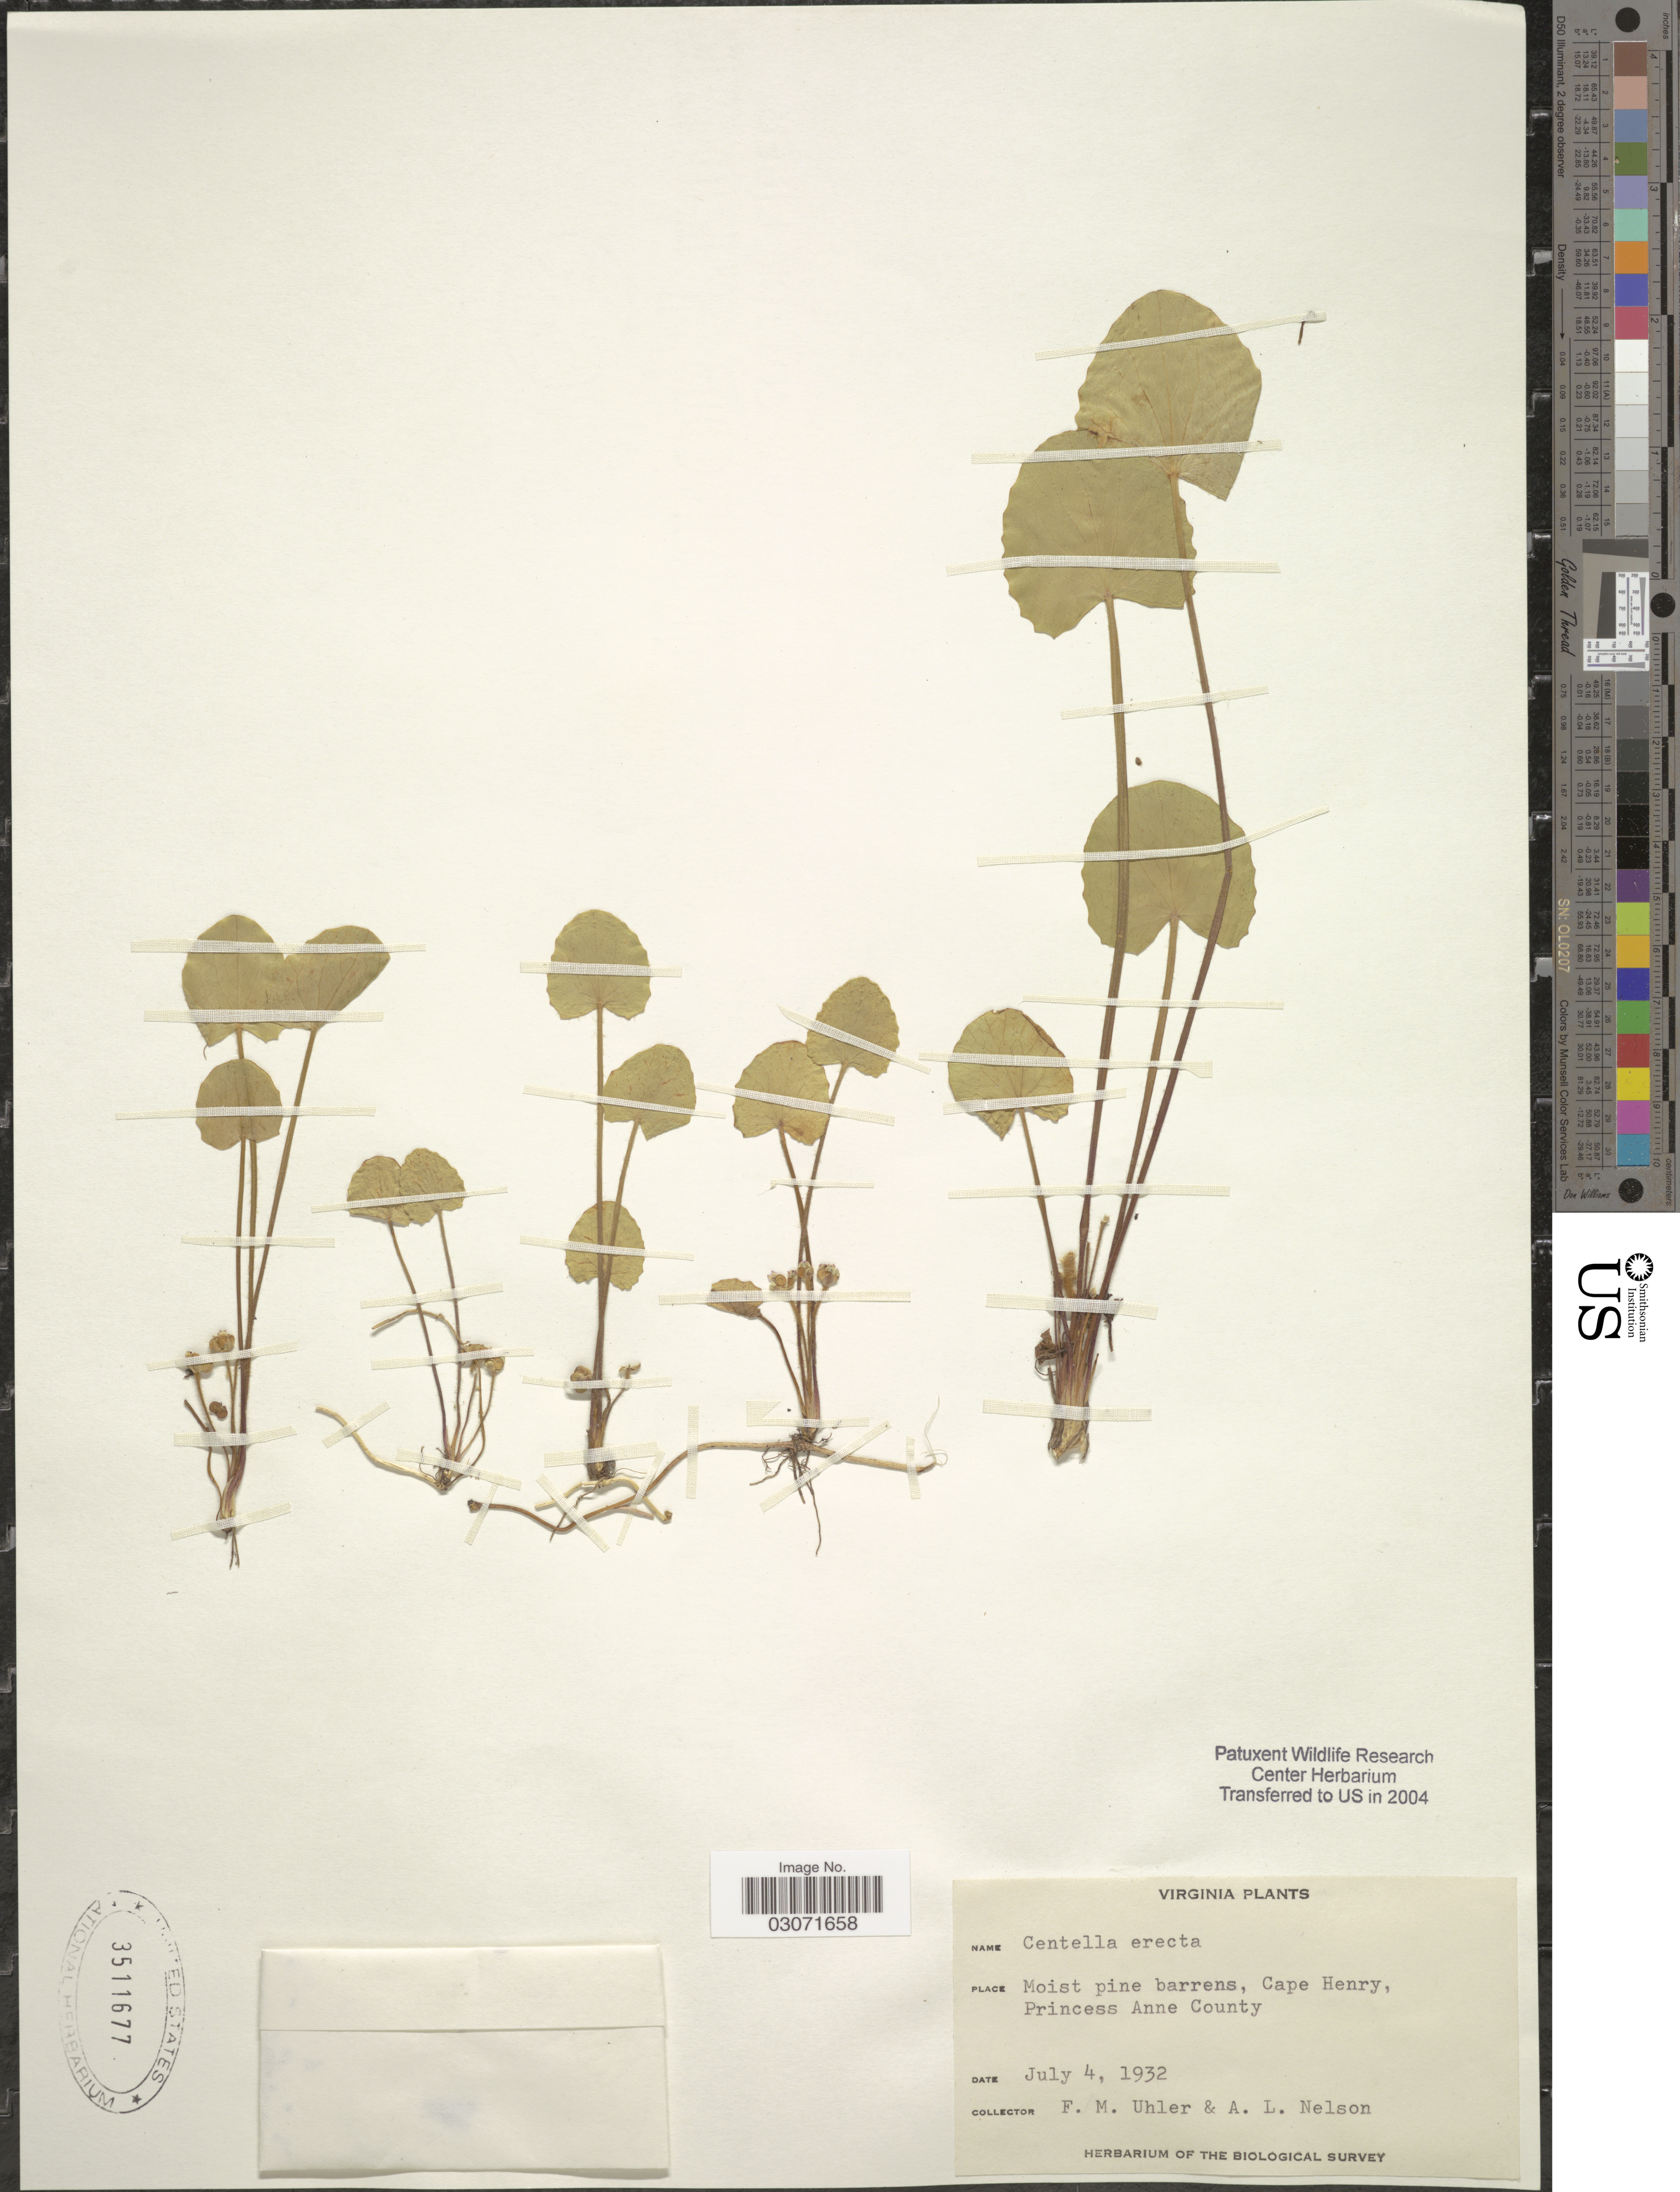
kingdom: Plantae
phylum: Tracheophyta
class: Magnoliopsida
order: Apiales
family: Apiaceae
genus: Centella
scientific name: Centella erecta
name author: (L. f.) Fernald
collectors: F. M. Uhler & A. L. Nelson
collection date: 1932-07-04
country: United States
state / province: Virginia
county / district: City of Virginia Beach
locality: Cape Henry, Princess Anne County.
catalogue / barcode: US 3511677